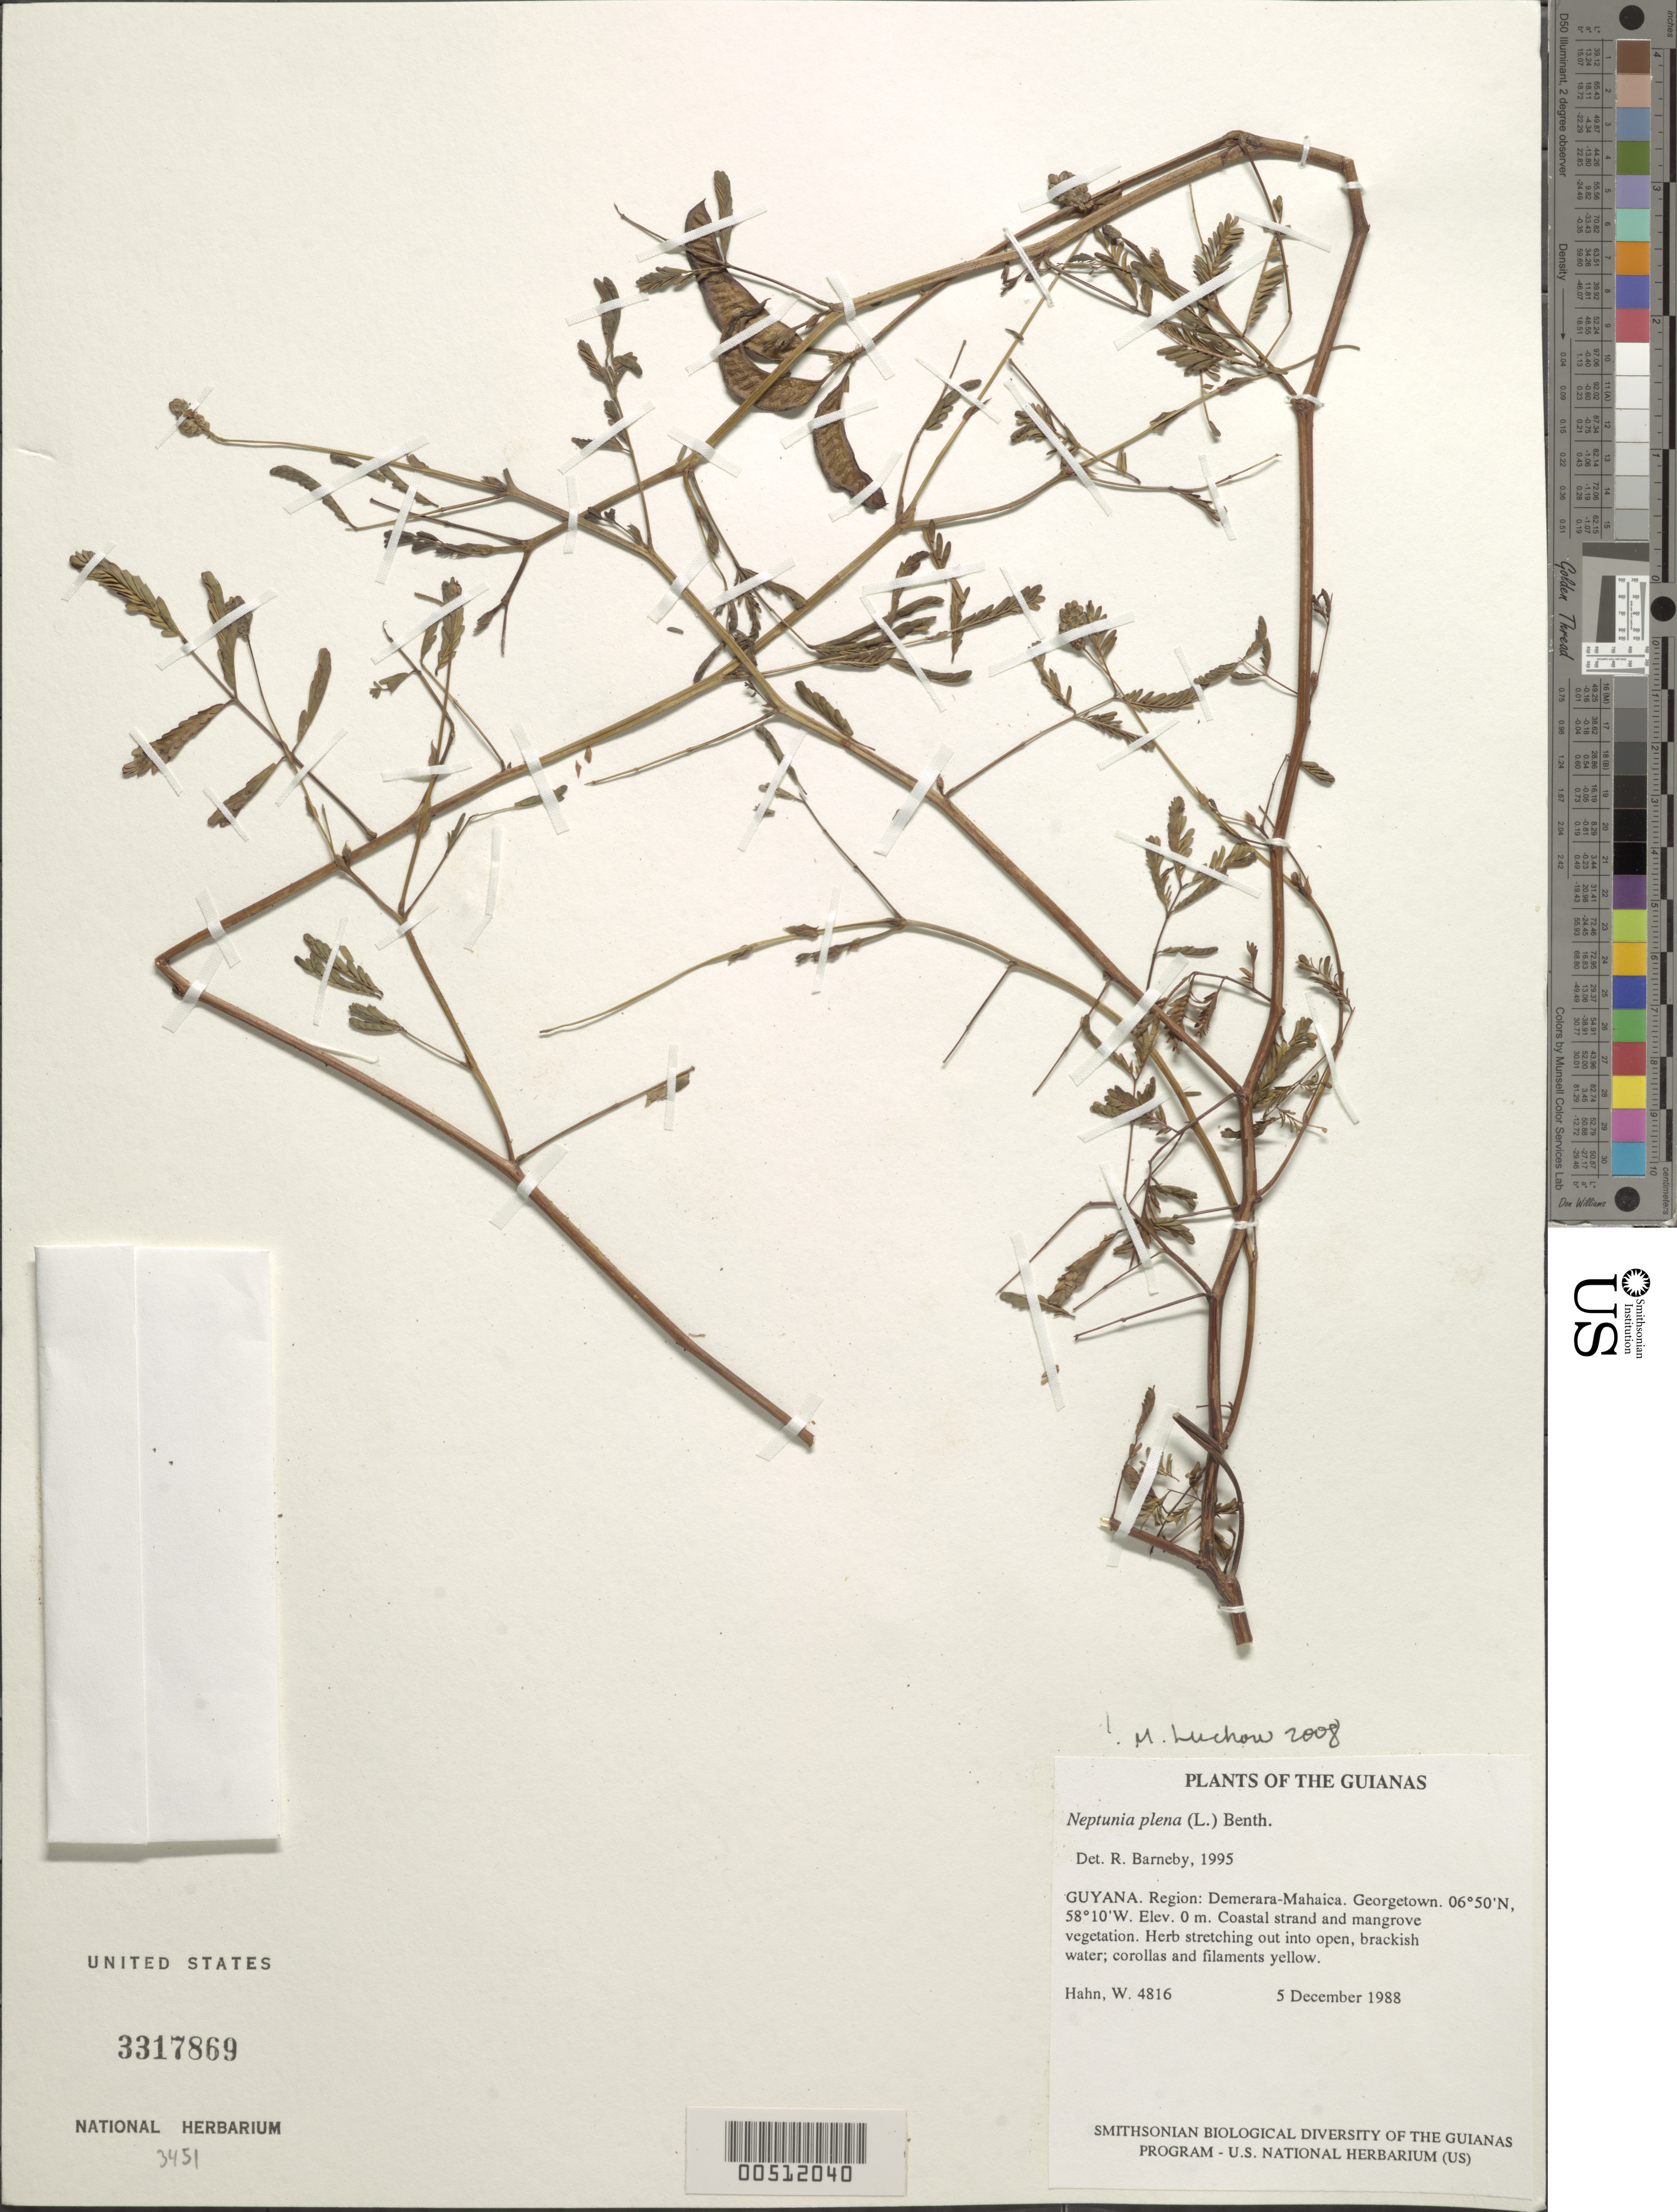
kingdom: Plantae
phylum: Tracheophyta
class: Magnoliopsida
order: Fabales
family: Fabaceae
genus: Neptunia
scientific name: Neptunia plena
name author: (L.) Benth.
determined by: Barneby, Rupert C., (NY)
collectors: W. Hahn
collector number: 4816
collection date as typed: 5 December 1988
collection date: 1988-12-05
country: Guyana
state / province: Demerara-Mahaica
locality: Georgetown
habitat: Coastal strand and mangrove vegetation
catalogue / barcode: US 3317869